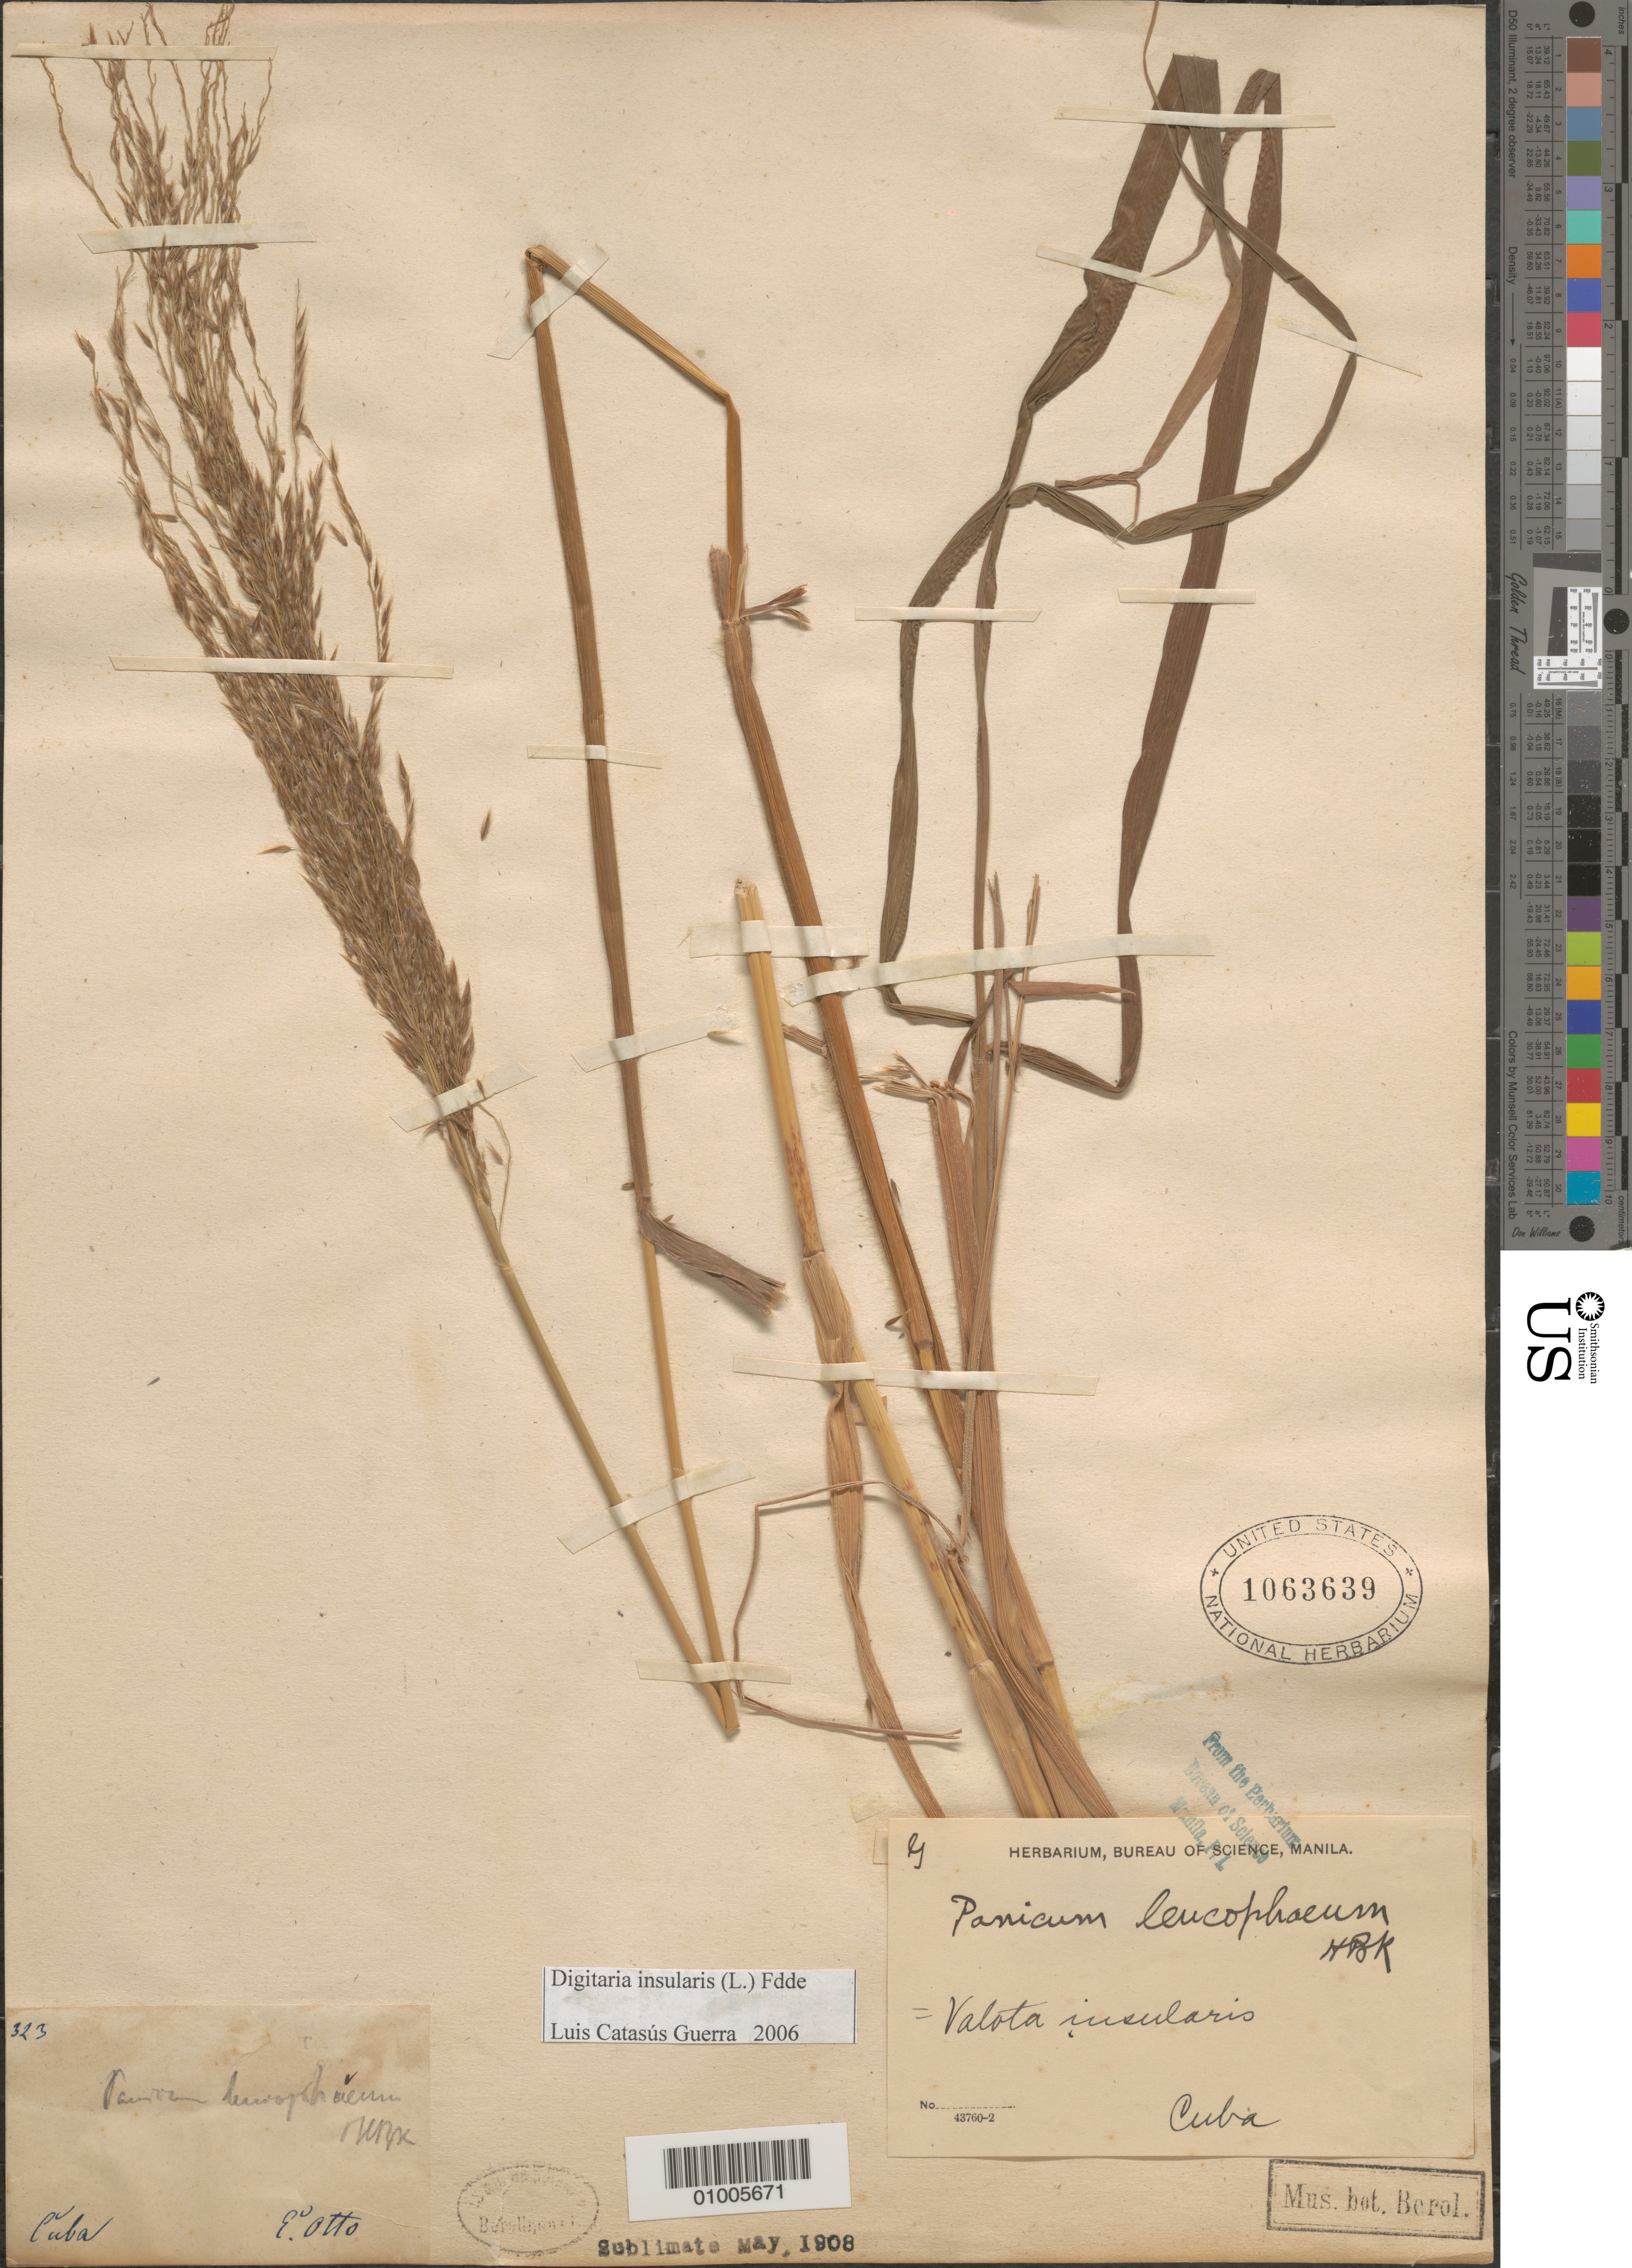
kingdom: Plantae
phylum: Tracheophyta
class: Liliopsida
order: Poales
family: Poaceae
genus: Digitaria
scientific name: Digitaria insularis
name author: (L.) Mez ex Ekman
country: Cuba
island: Cuba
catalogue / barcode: US 1063639